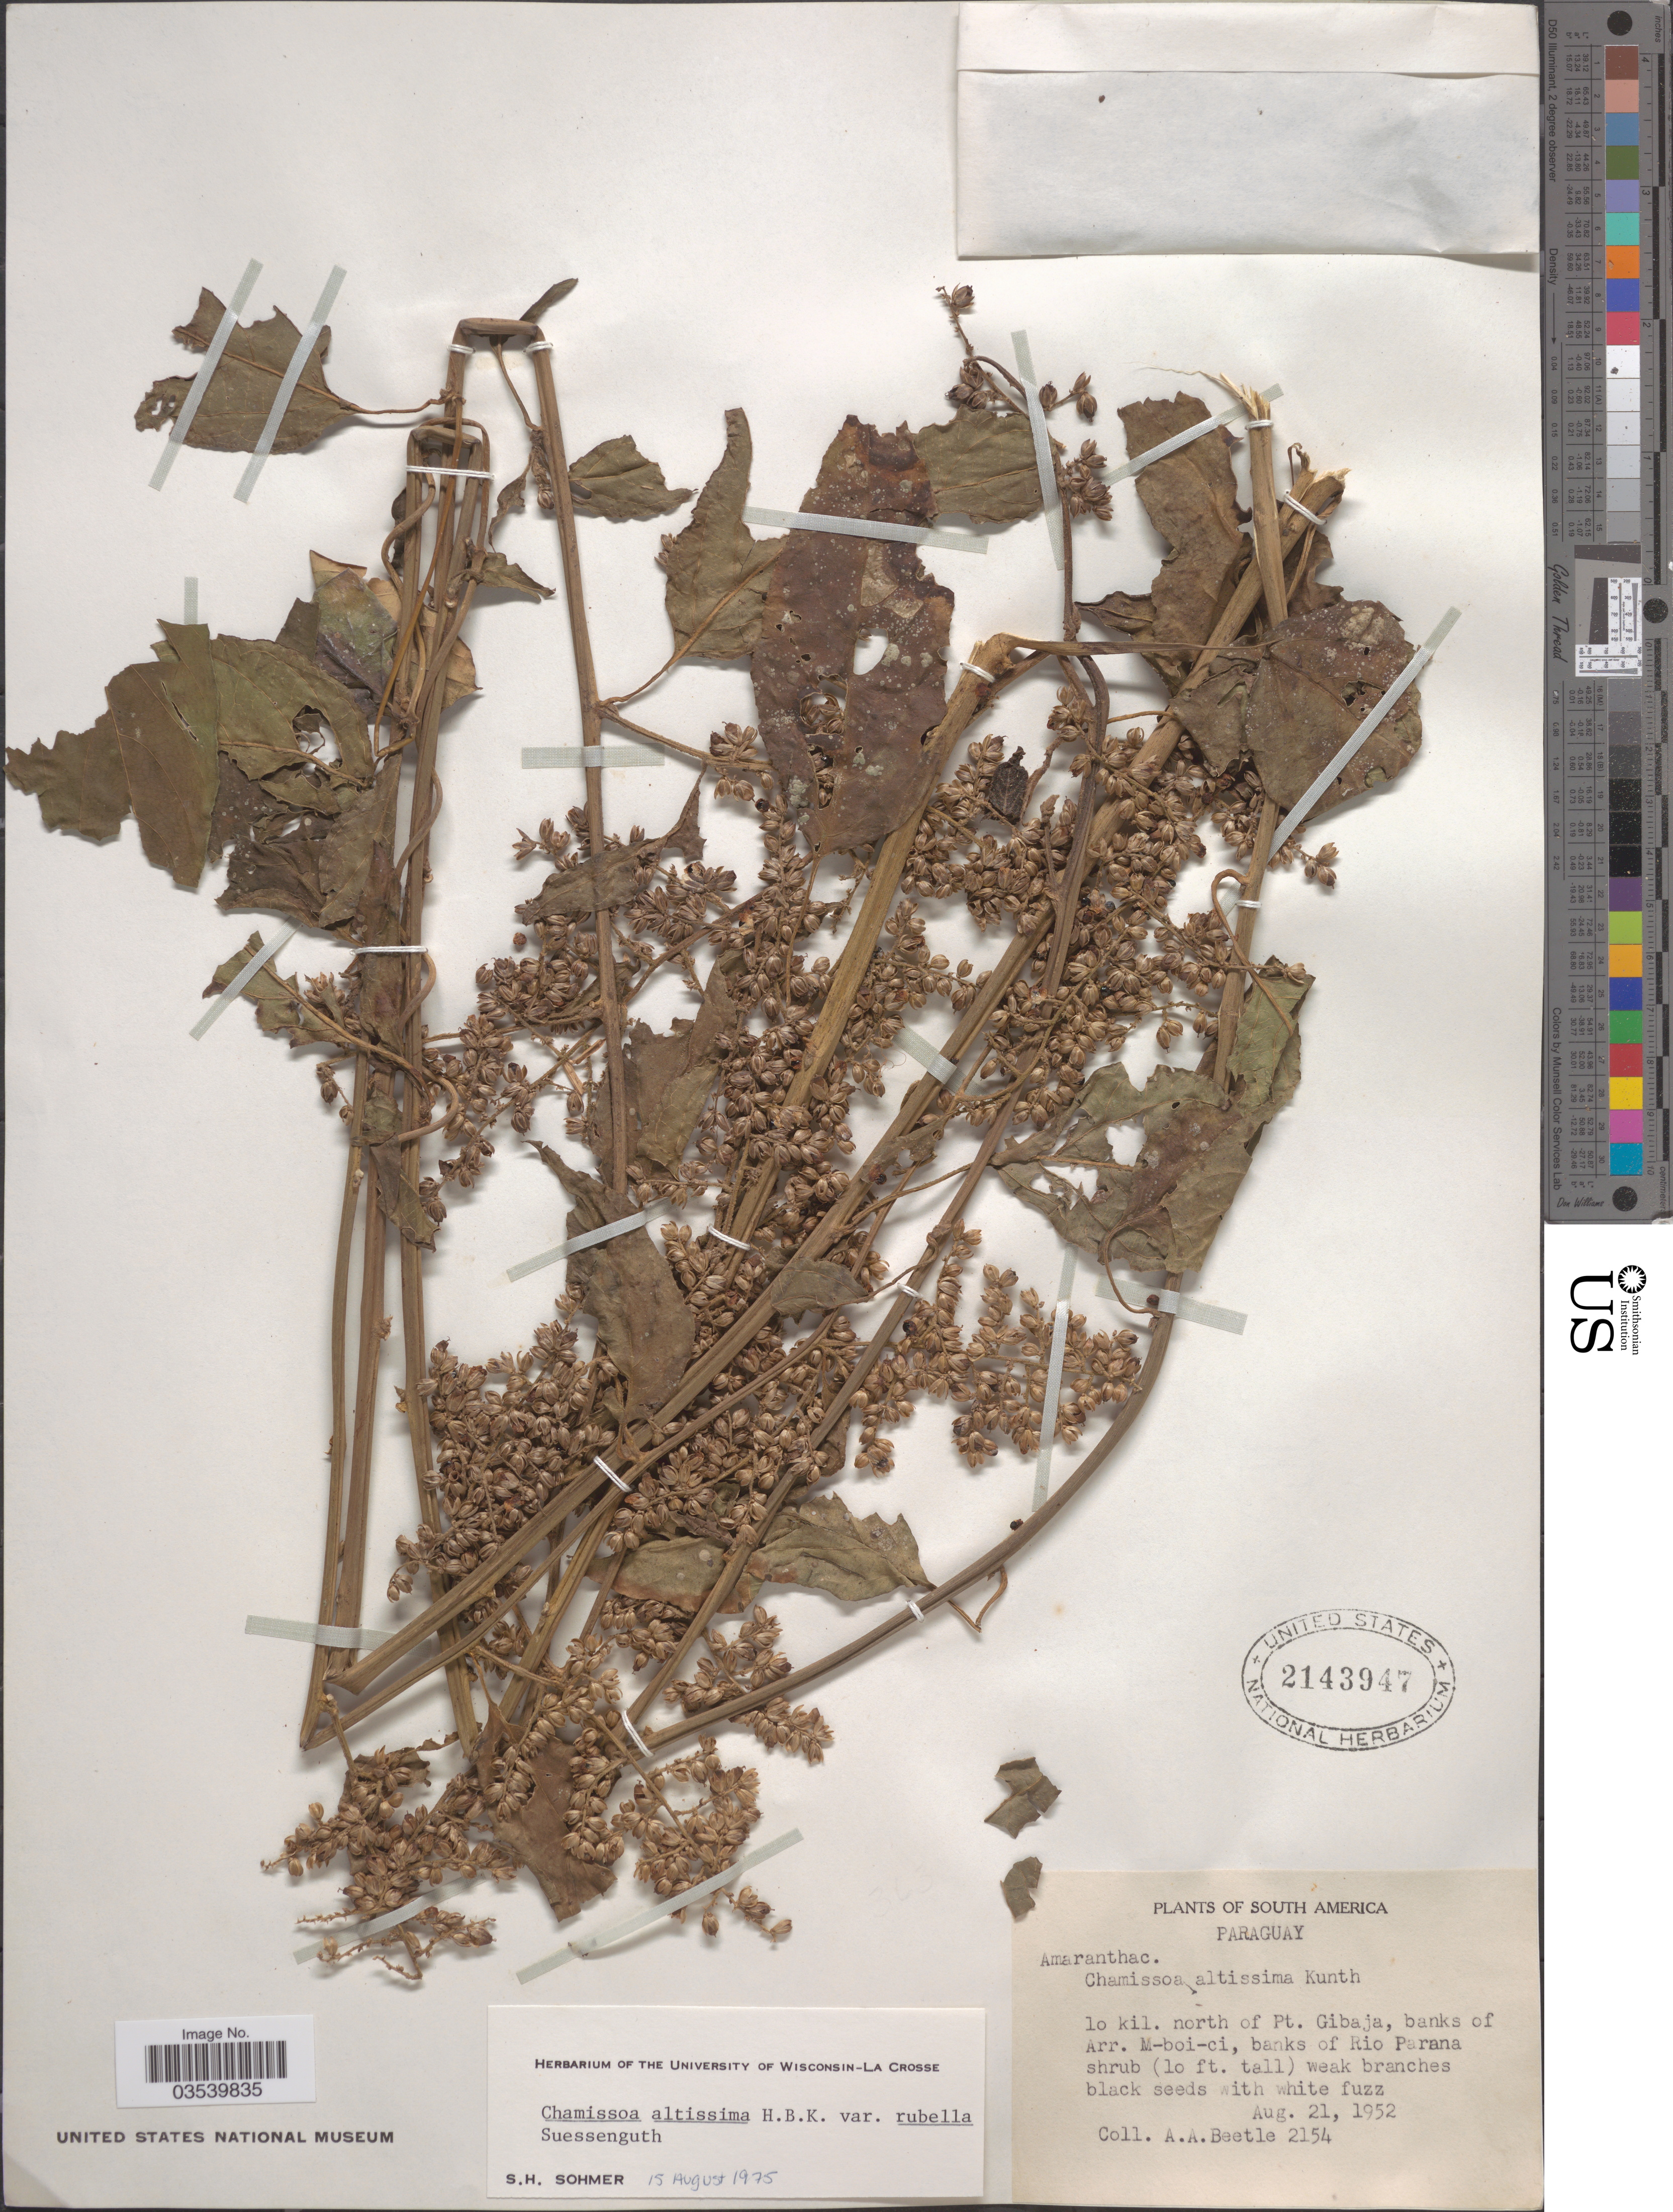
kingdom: Plantae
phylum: Tracheophyta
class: Magnoliopsida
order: Caryophyllales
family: Amaranthaceae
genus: Chamissoa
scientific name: Chamissoa altissima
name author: (Jacq.) Kunth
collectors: A. A. Beetle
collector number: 2154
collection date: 1952-08-21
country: Paraguay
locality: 10 kil. north of Pt. Gibaja, banks of Arr. M-boi-ci, banks of Rio Parana.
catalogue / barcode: US 2143947